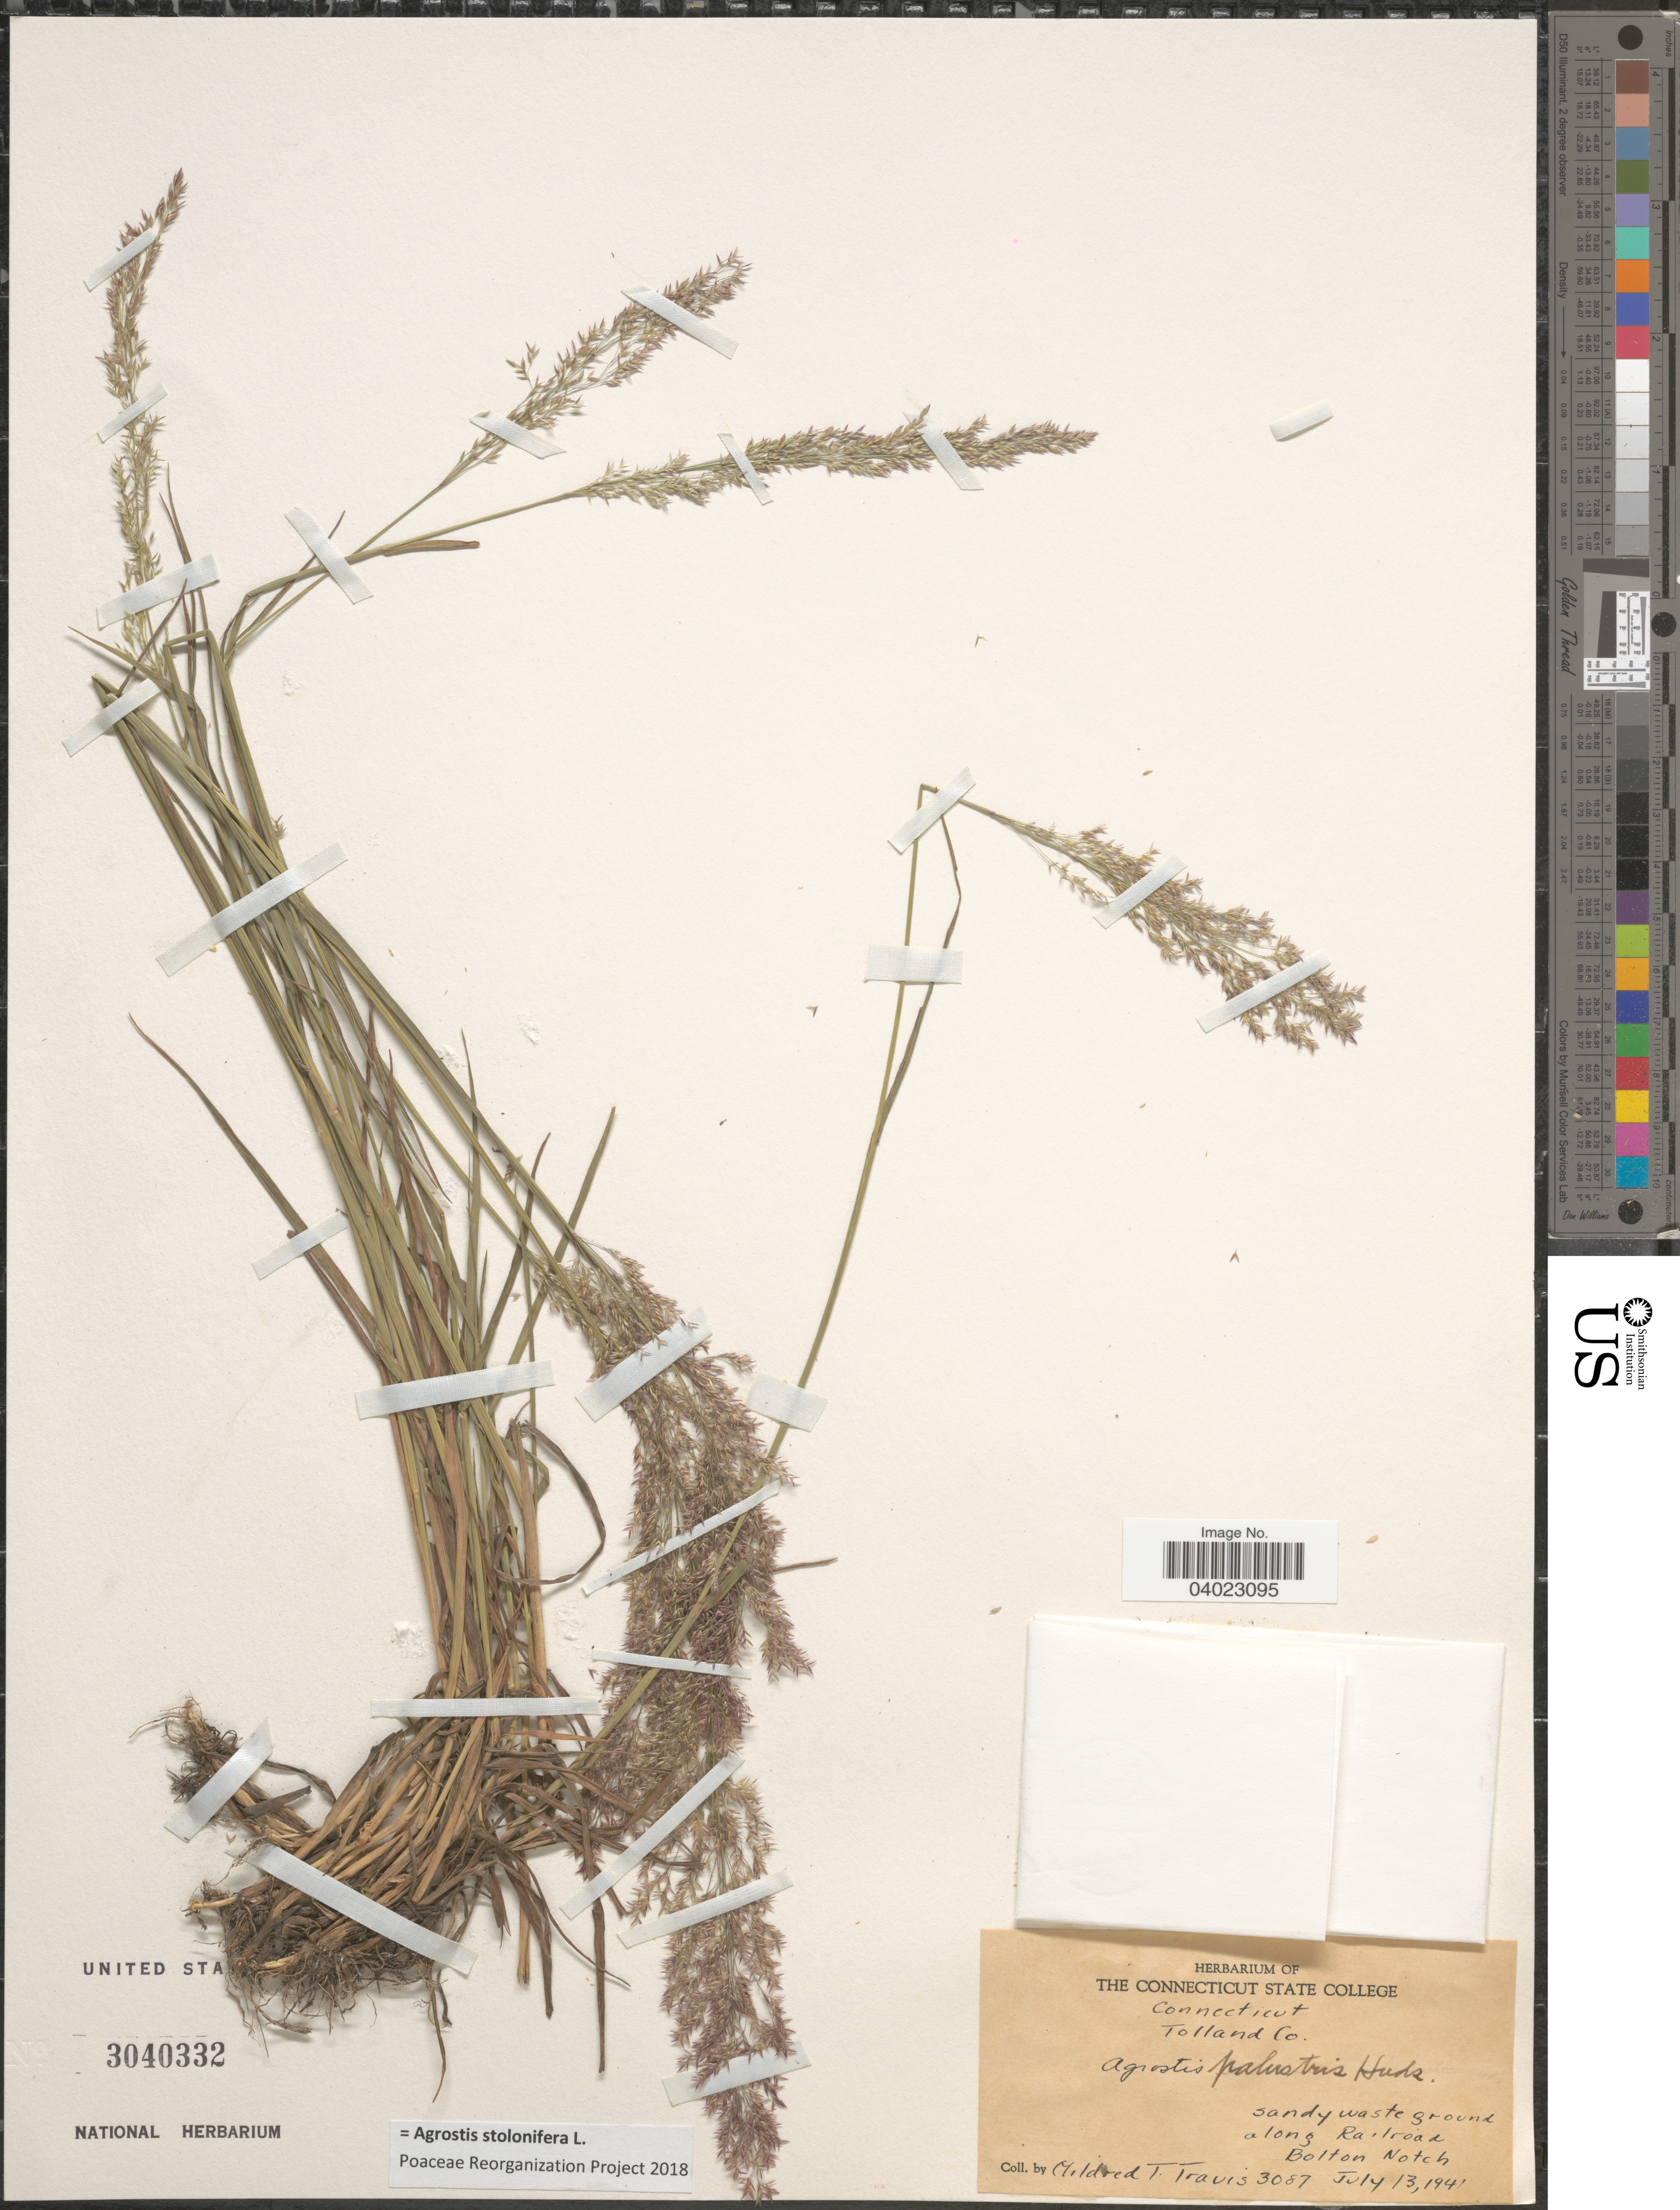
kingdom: Plantae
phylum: Tracheophyta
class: Liliopsida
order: Poales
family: Poaceae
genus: Agrostis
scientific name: Agrostis stolonifera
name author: L.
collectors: M. Travis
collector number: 3087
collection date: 1941-07-13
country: United States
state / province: Connecticut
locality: Tolland Co. Sandy waste ground along Railroad. Bolton Notch.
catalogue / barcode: US 3040332